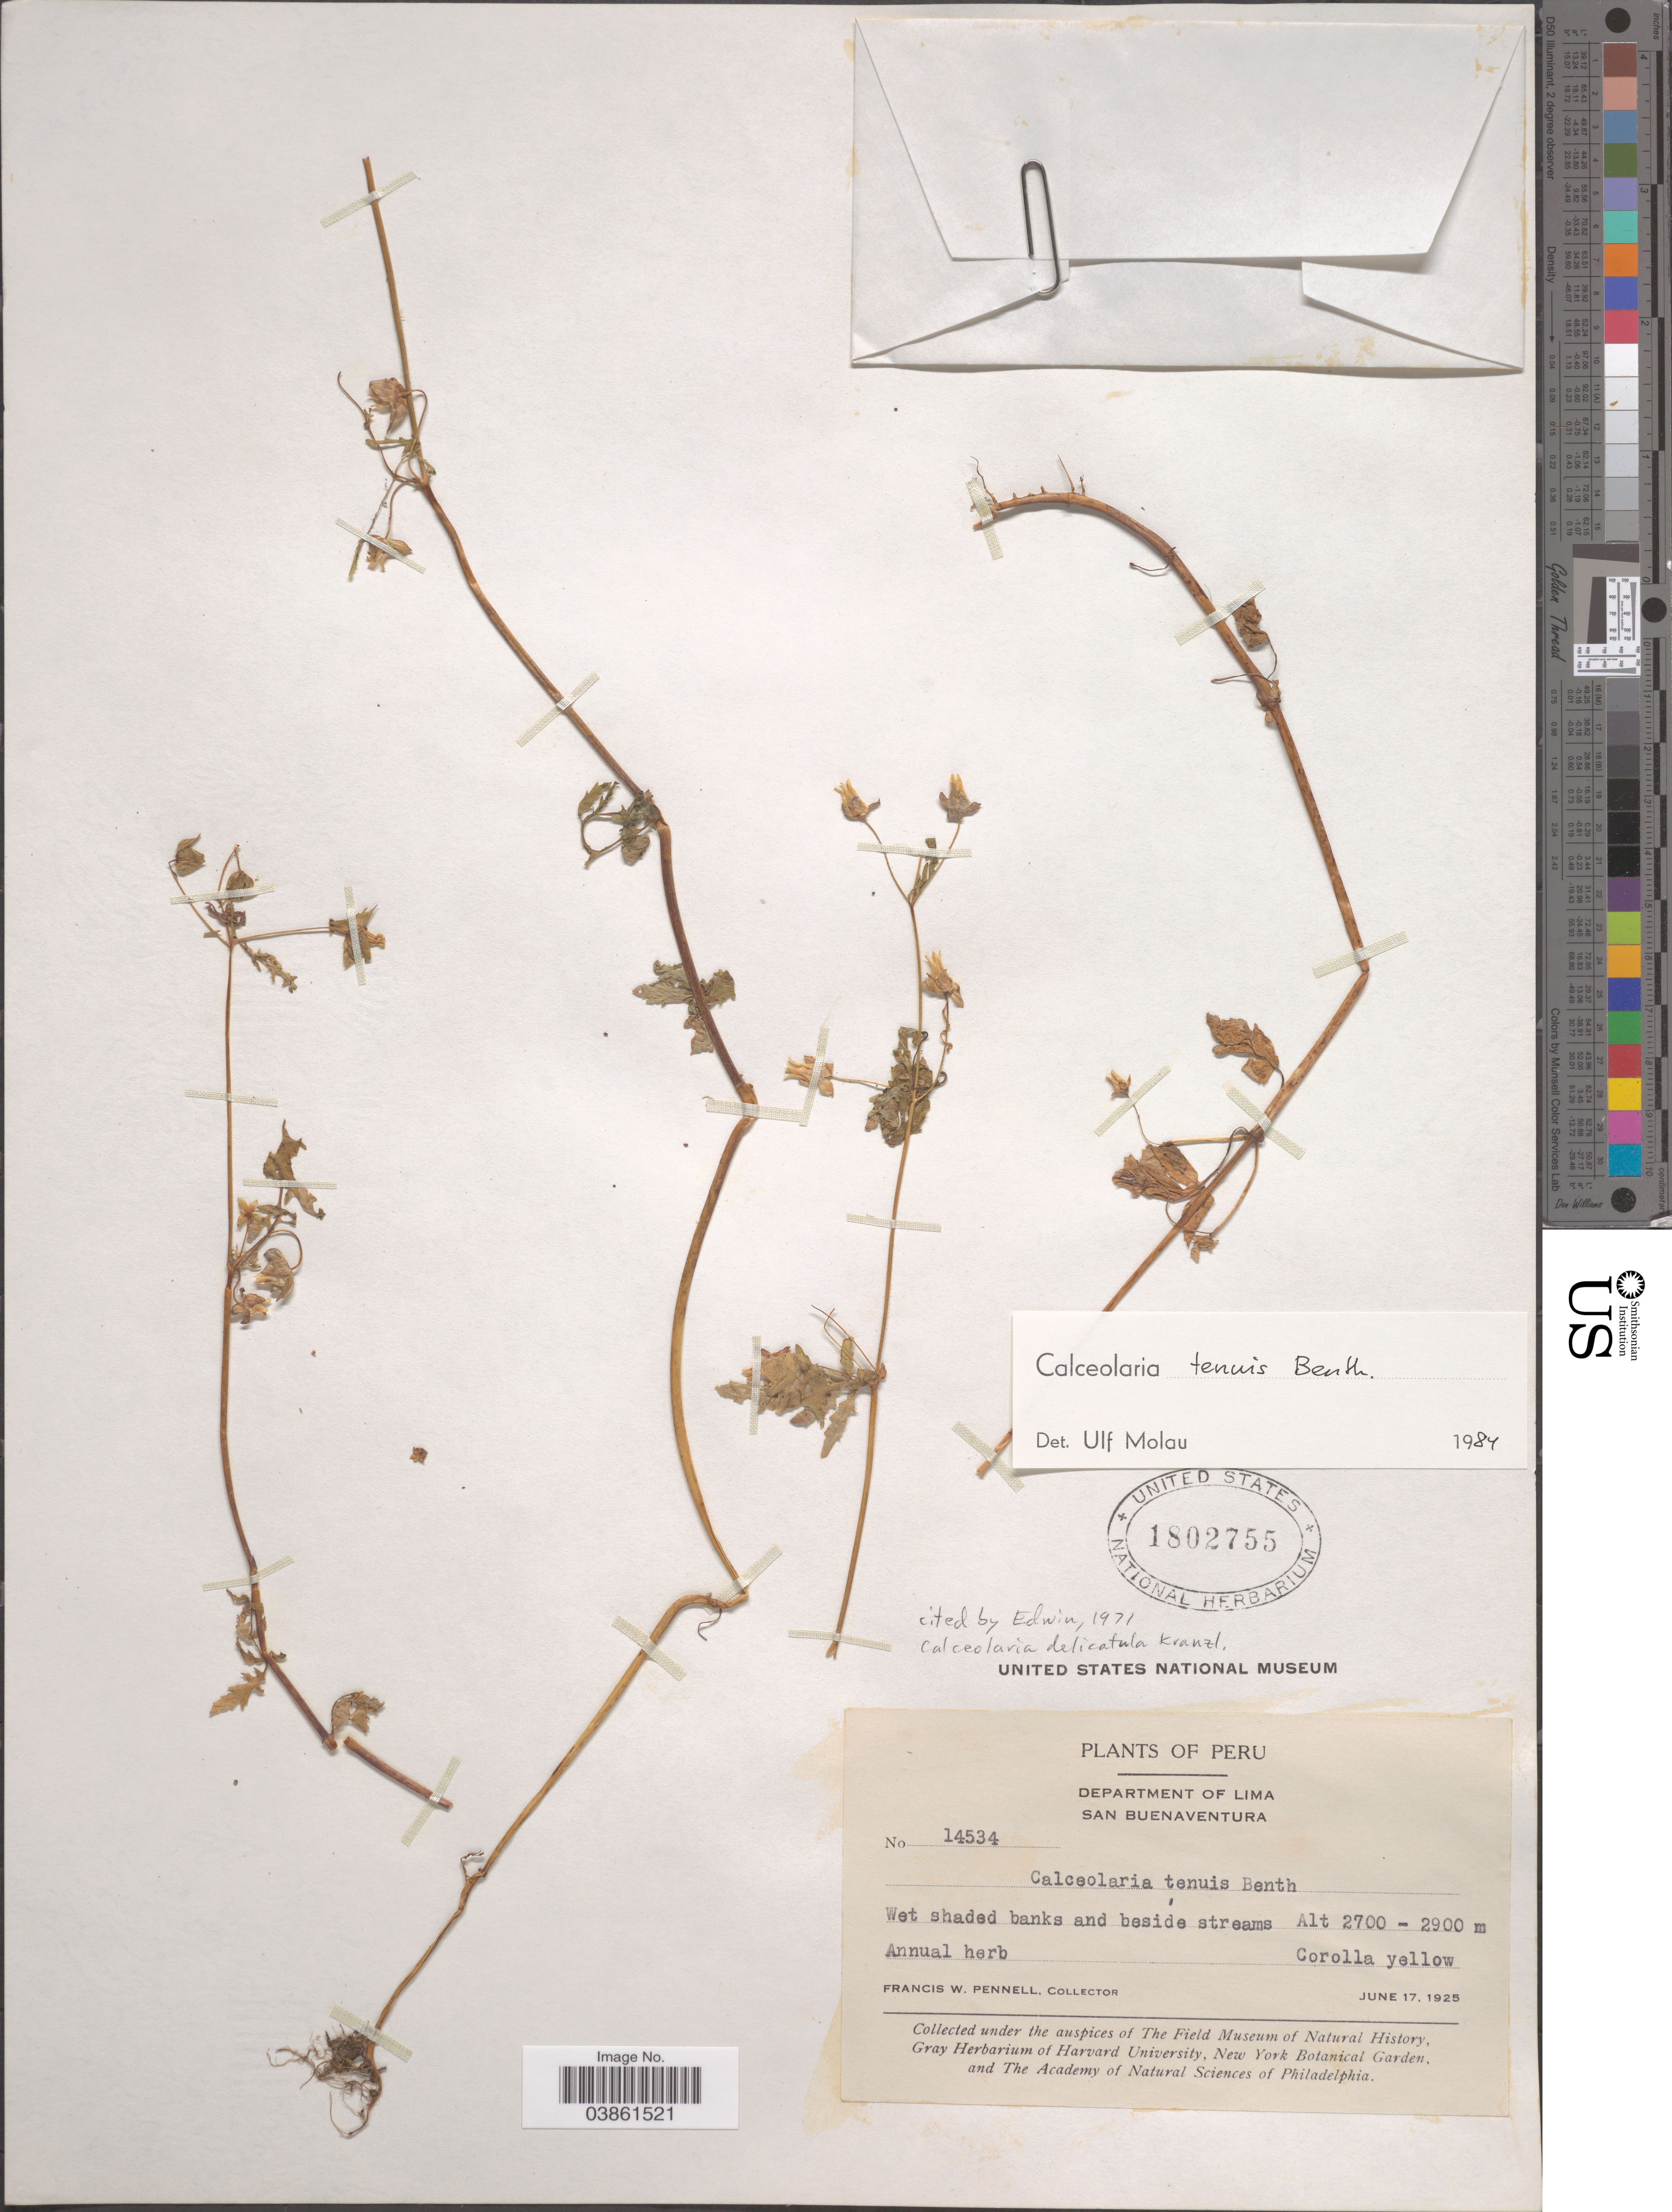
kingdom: Plantae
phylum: Tracheophyta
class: Magnoliopsida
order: Lamiales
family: Calceolariaceae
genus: Calceolaria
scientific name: Calceolaria tenuis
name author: Benth.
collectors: F. W. Pennell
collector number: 14534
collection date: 1925-06-17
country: Peru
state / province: Lima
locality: Department of Lima. San Buenaventura.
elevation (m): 2700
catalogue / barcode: US 1802755